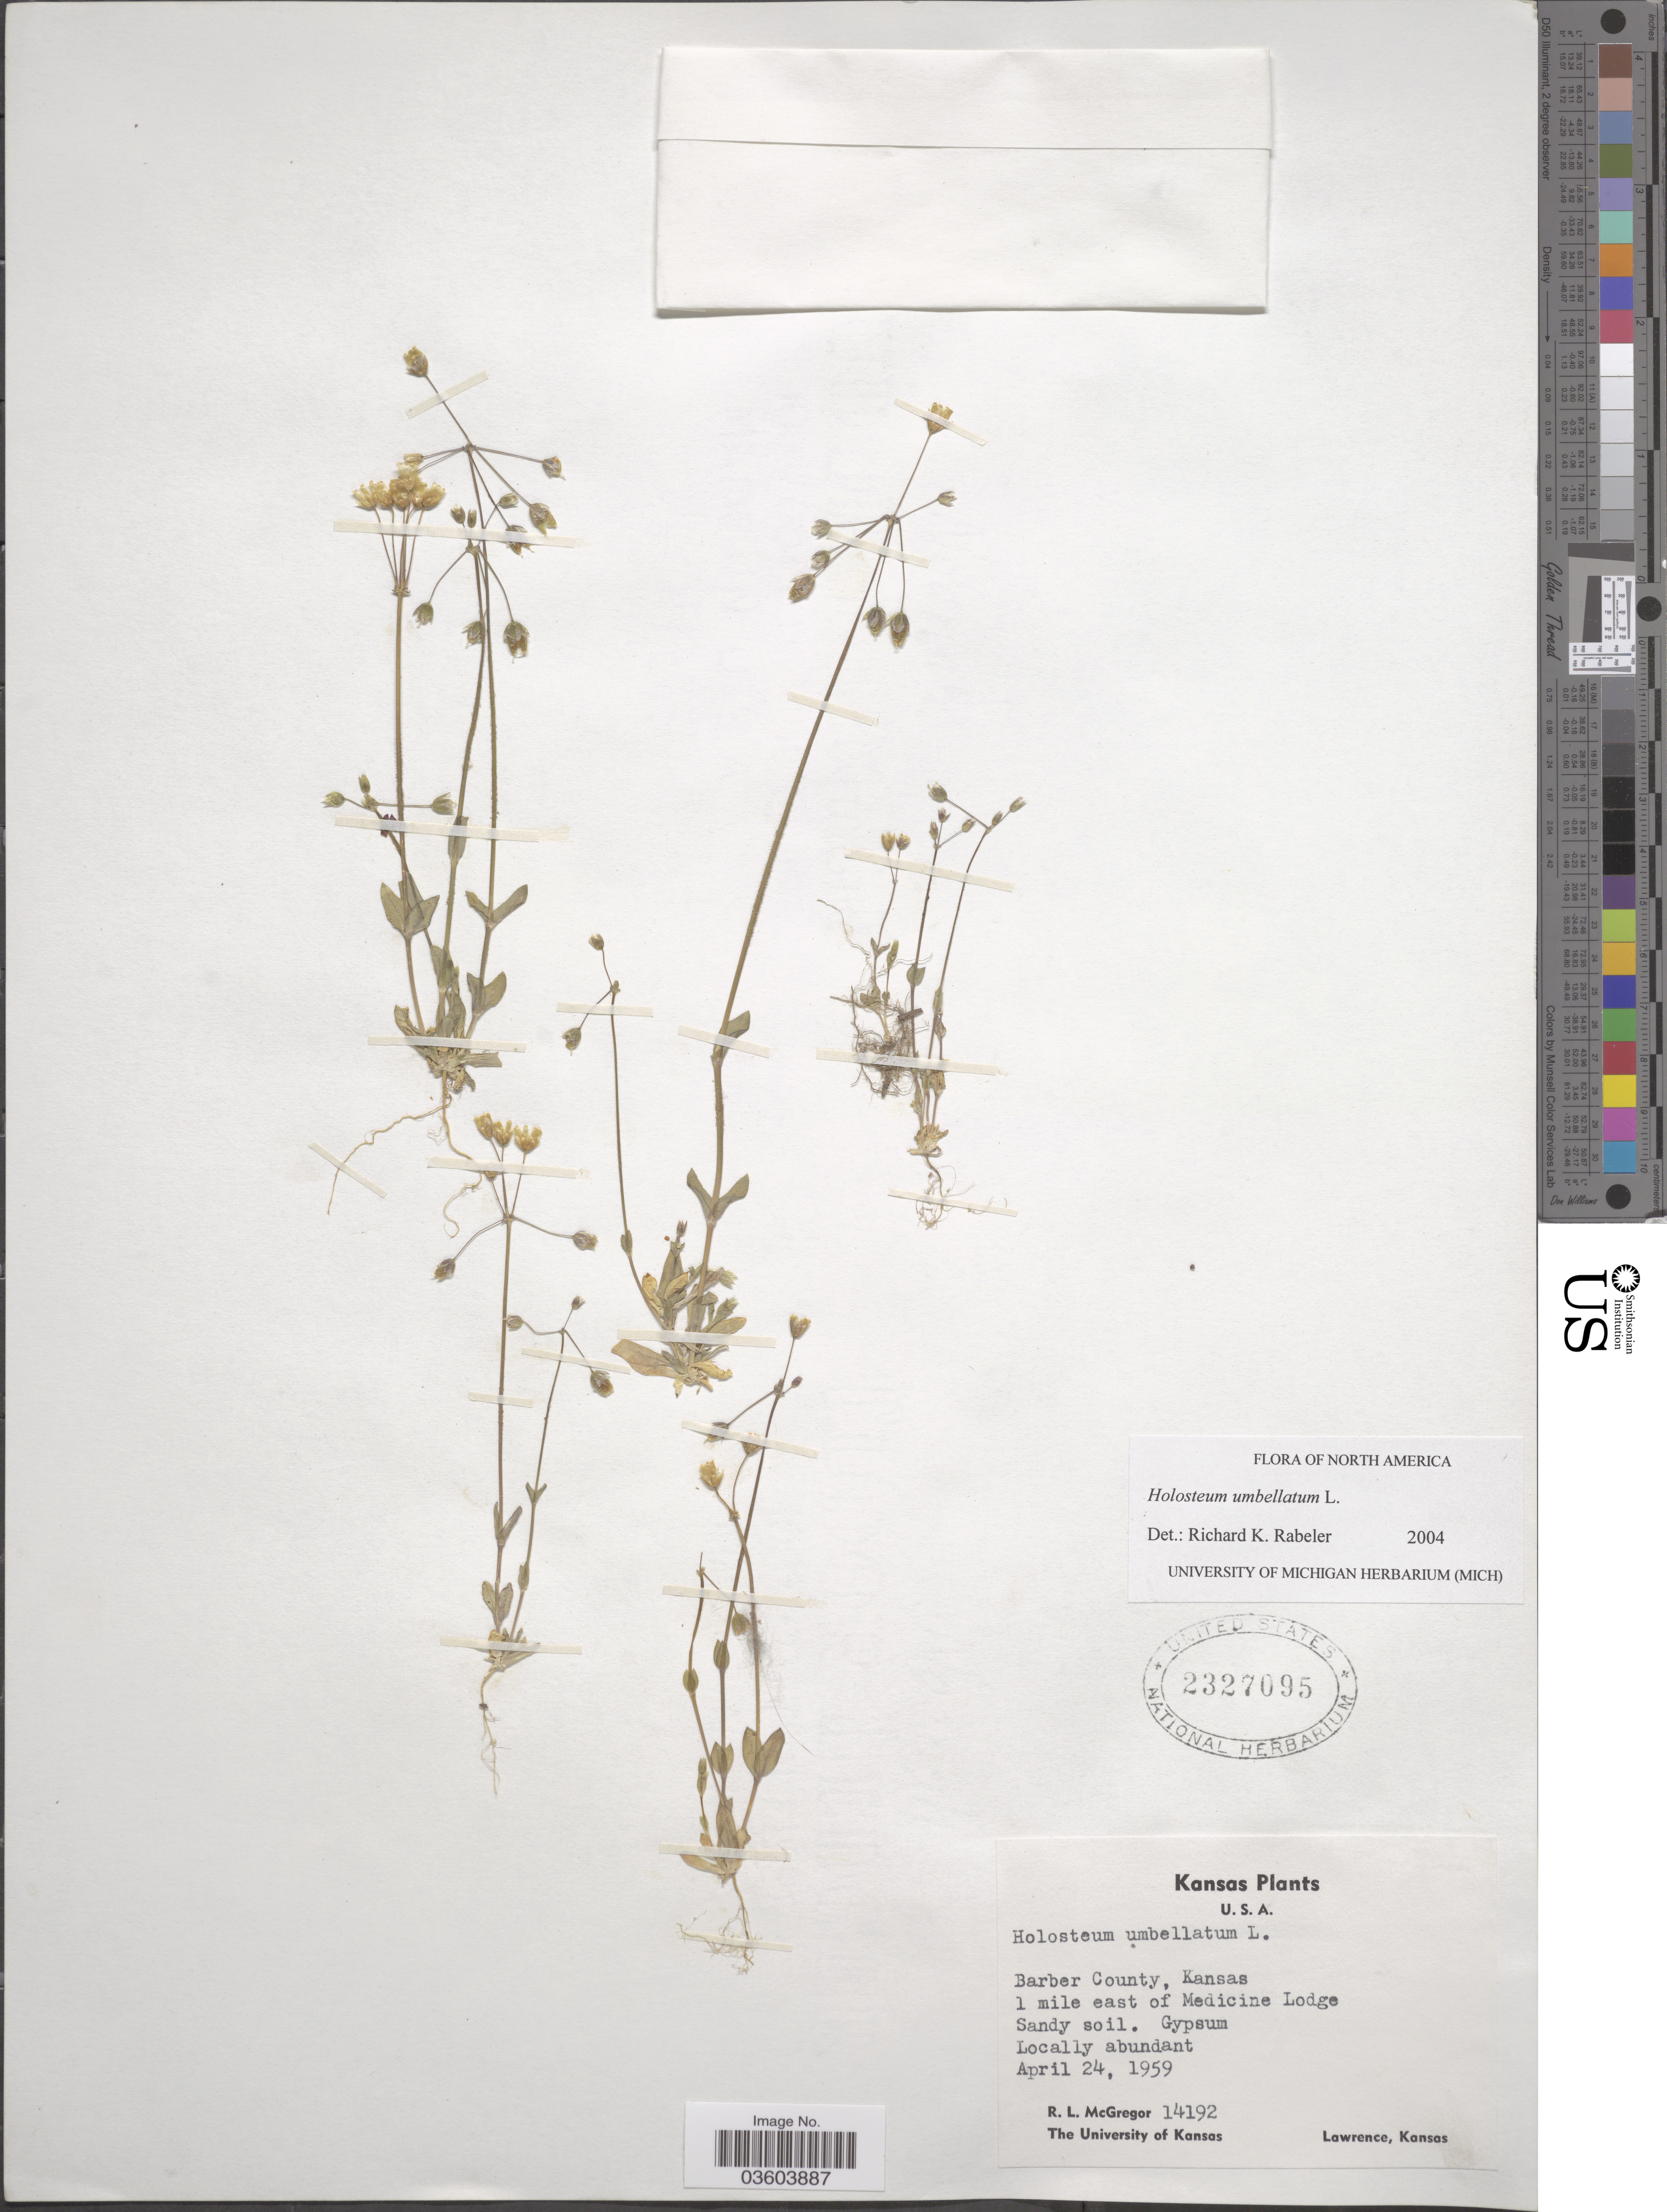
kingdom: Plantae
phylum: Tracheophyta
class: Magnoliopsida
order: Caryophyllales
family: Caryophyllaceae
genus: Holosteum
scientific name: Holosteum umbellatum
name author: L.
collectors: R. McGregor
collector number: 14192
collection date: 1959-04-24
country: United States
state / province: Kansas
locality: Barber County. 1 mile east of Medicine Lodge.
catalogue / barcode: US 2327095